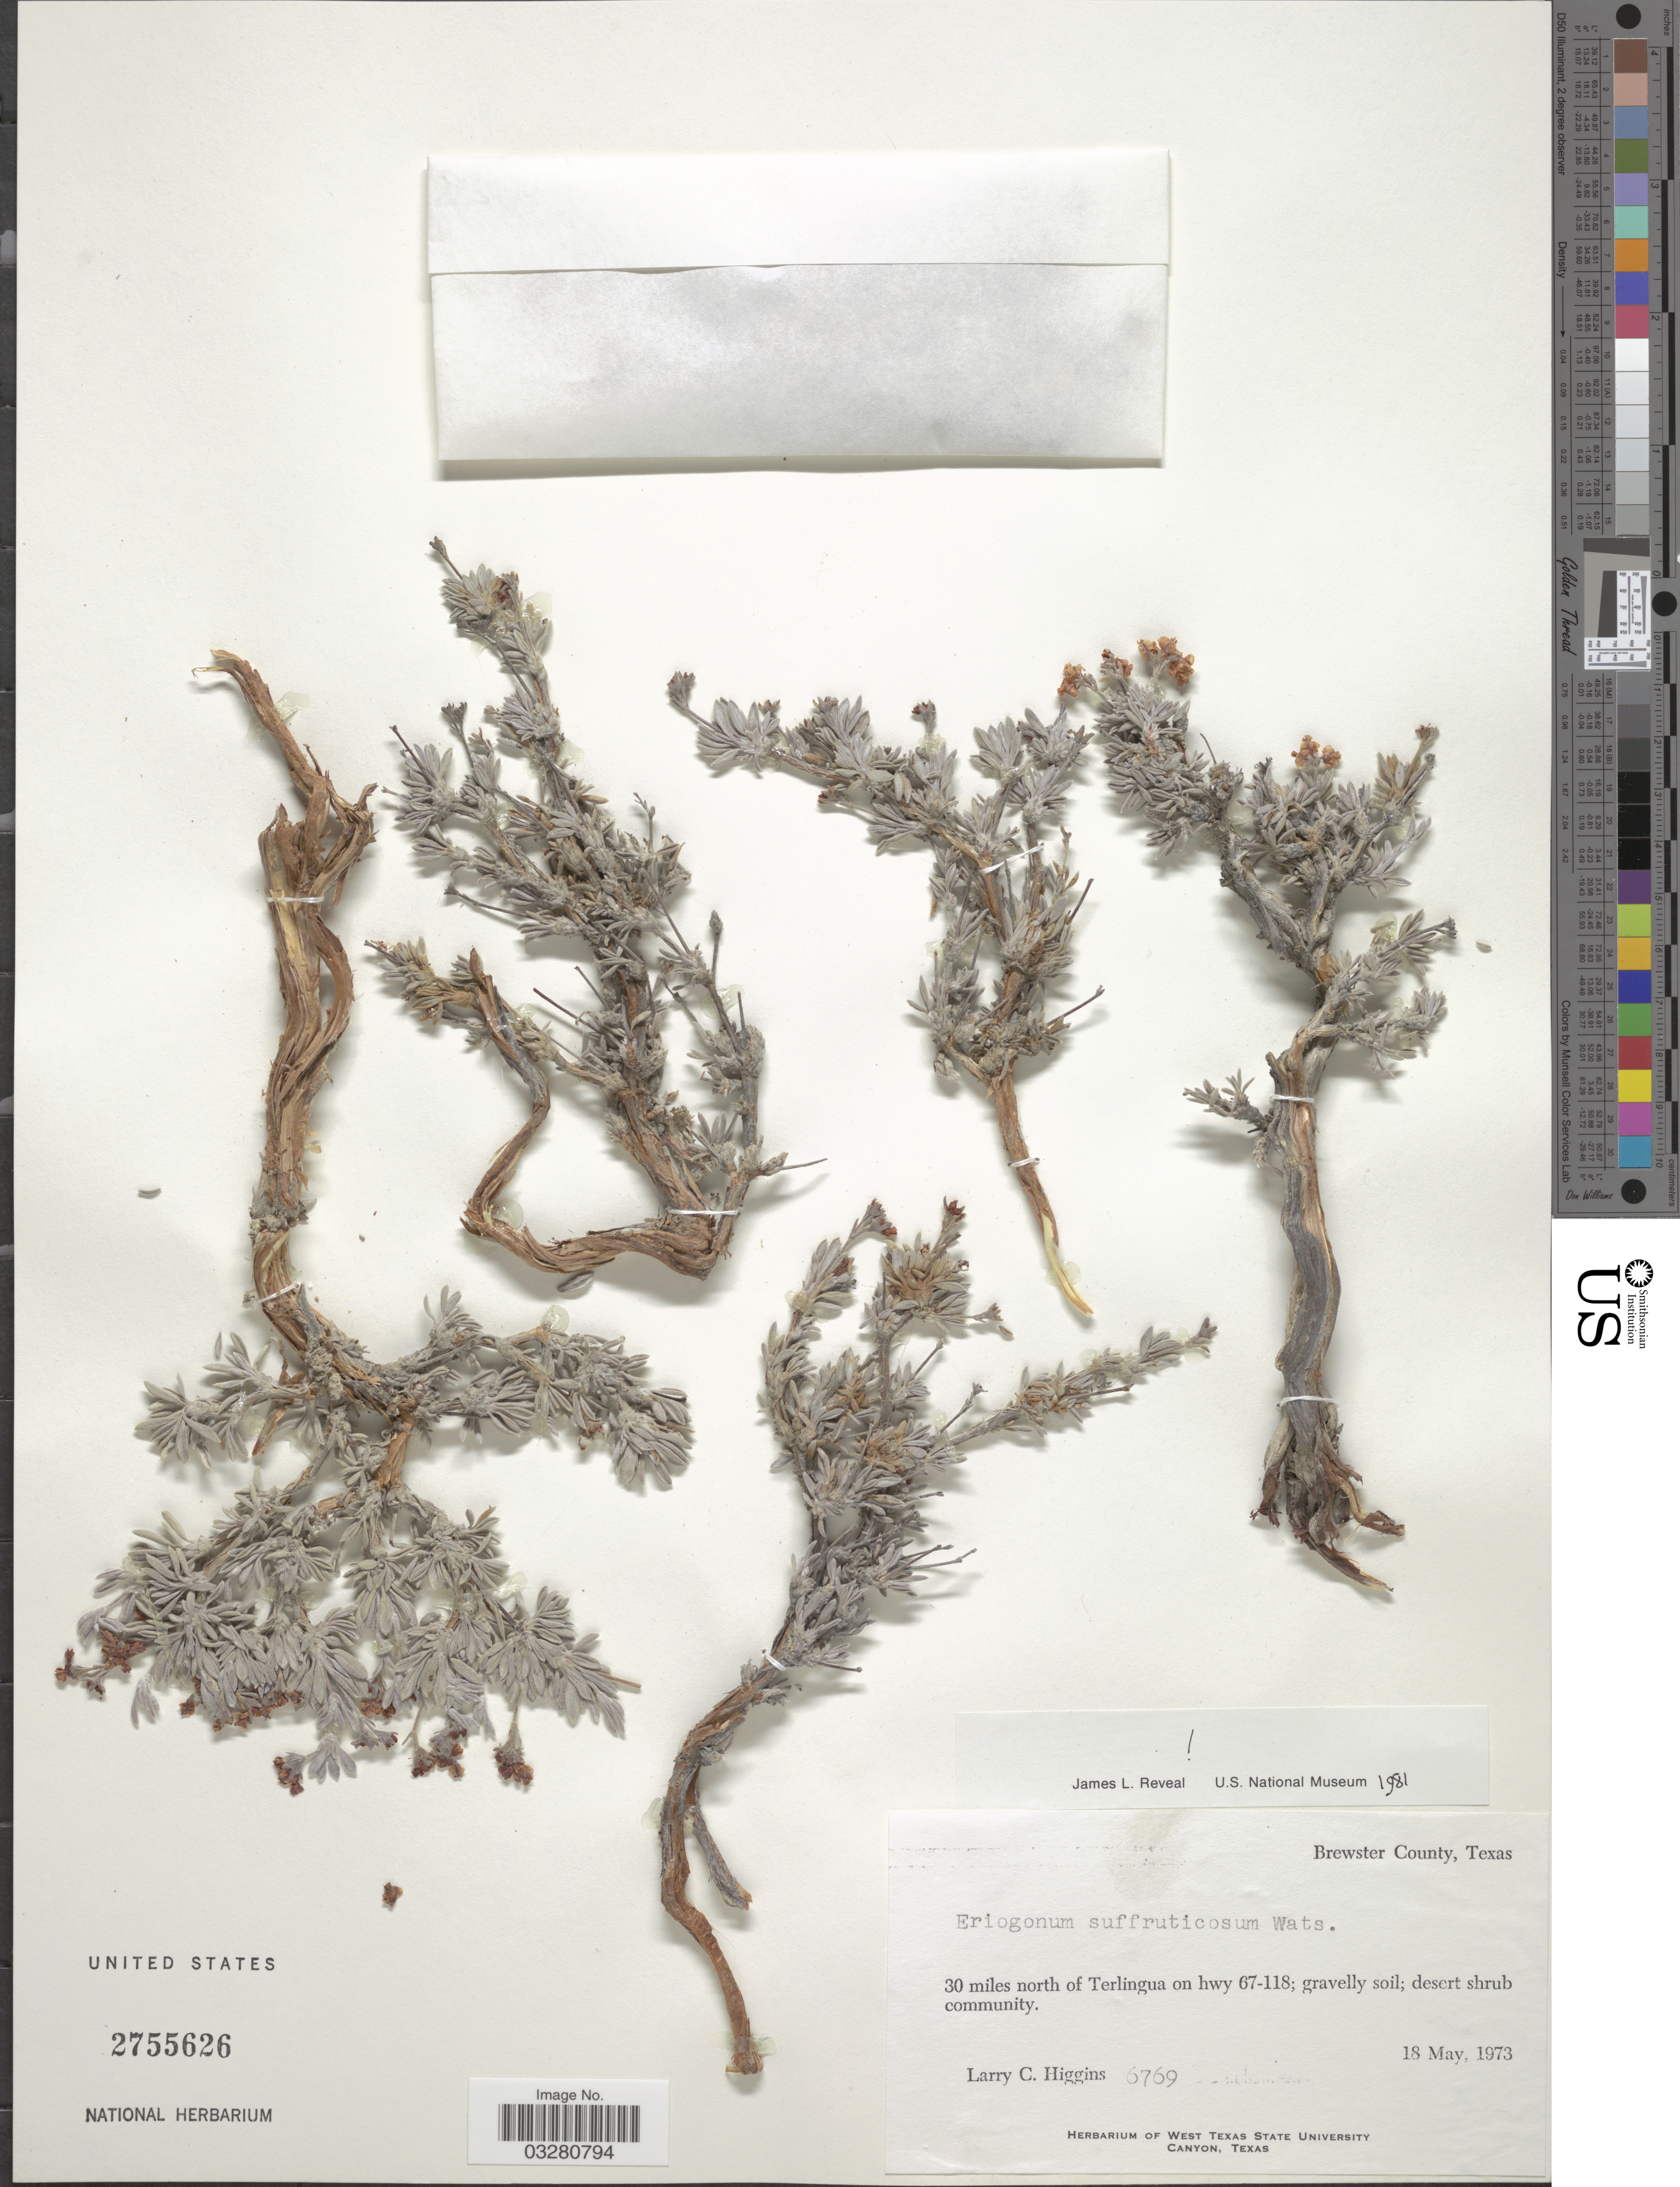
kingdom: Plantae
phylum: Tracheophyta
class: Magnoliopsida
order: Caryophyllales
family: Polygonaceae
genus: Eriogonum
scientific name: Eriogonum suffruticosum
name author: S. Watson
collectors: L. Higgins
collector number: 6769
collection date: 1973-05-18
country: United States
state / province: Texas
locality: Brewster County. 30 miles north of Terlingua on hwy 67-118.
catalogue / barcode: US 2755626